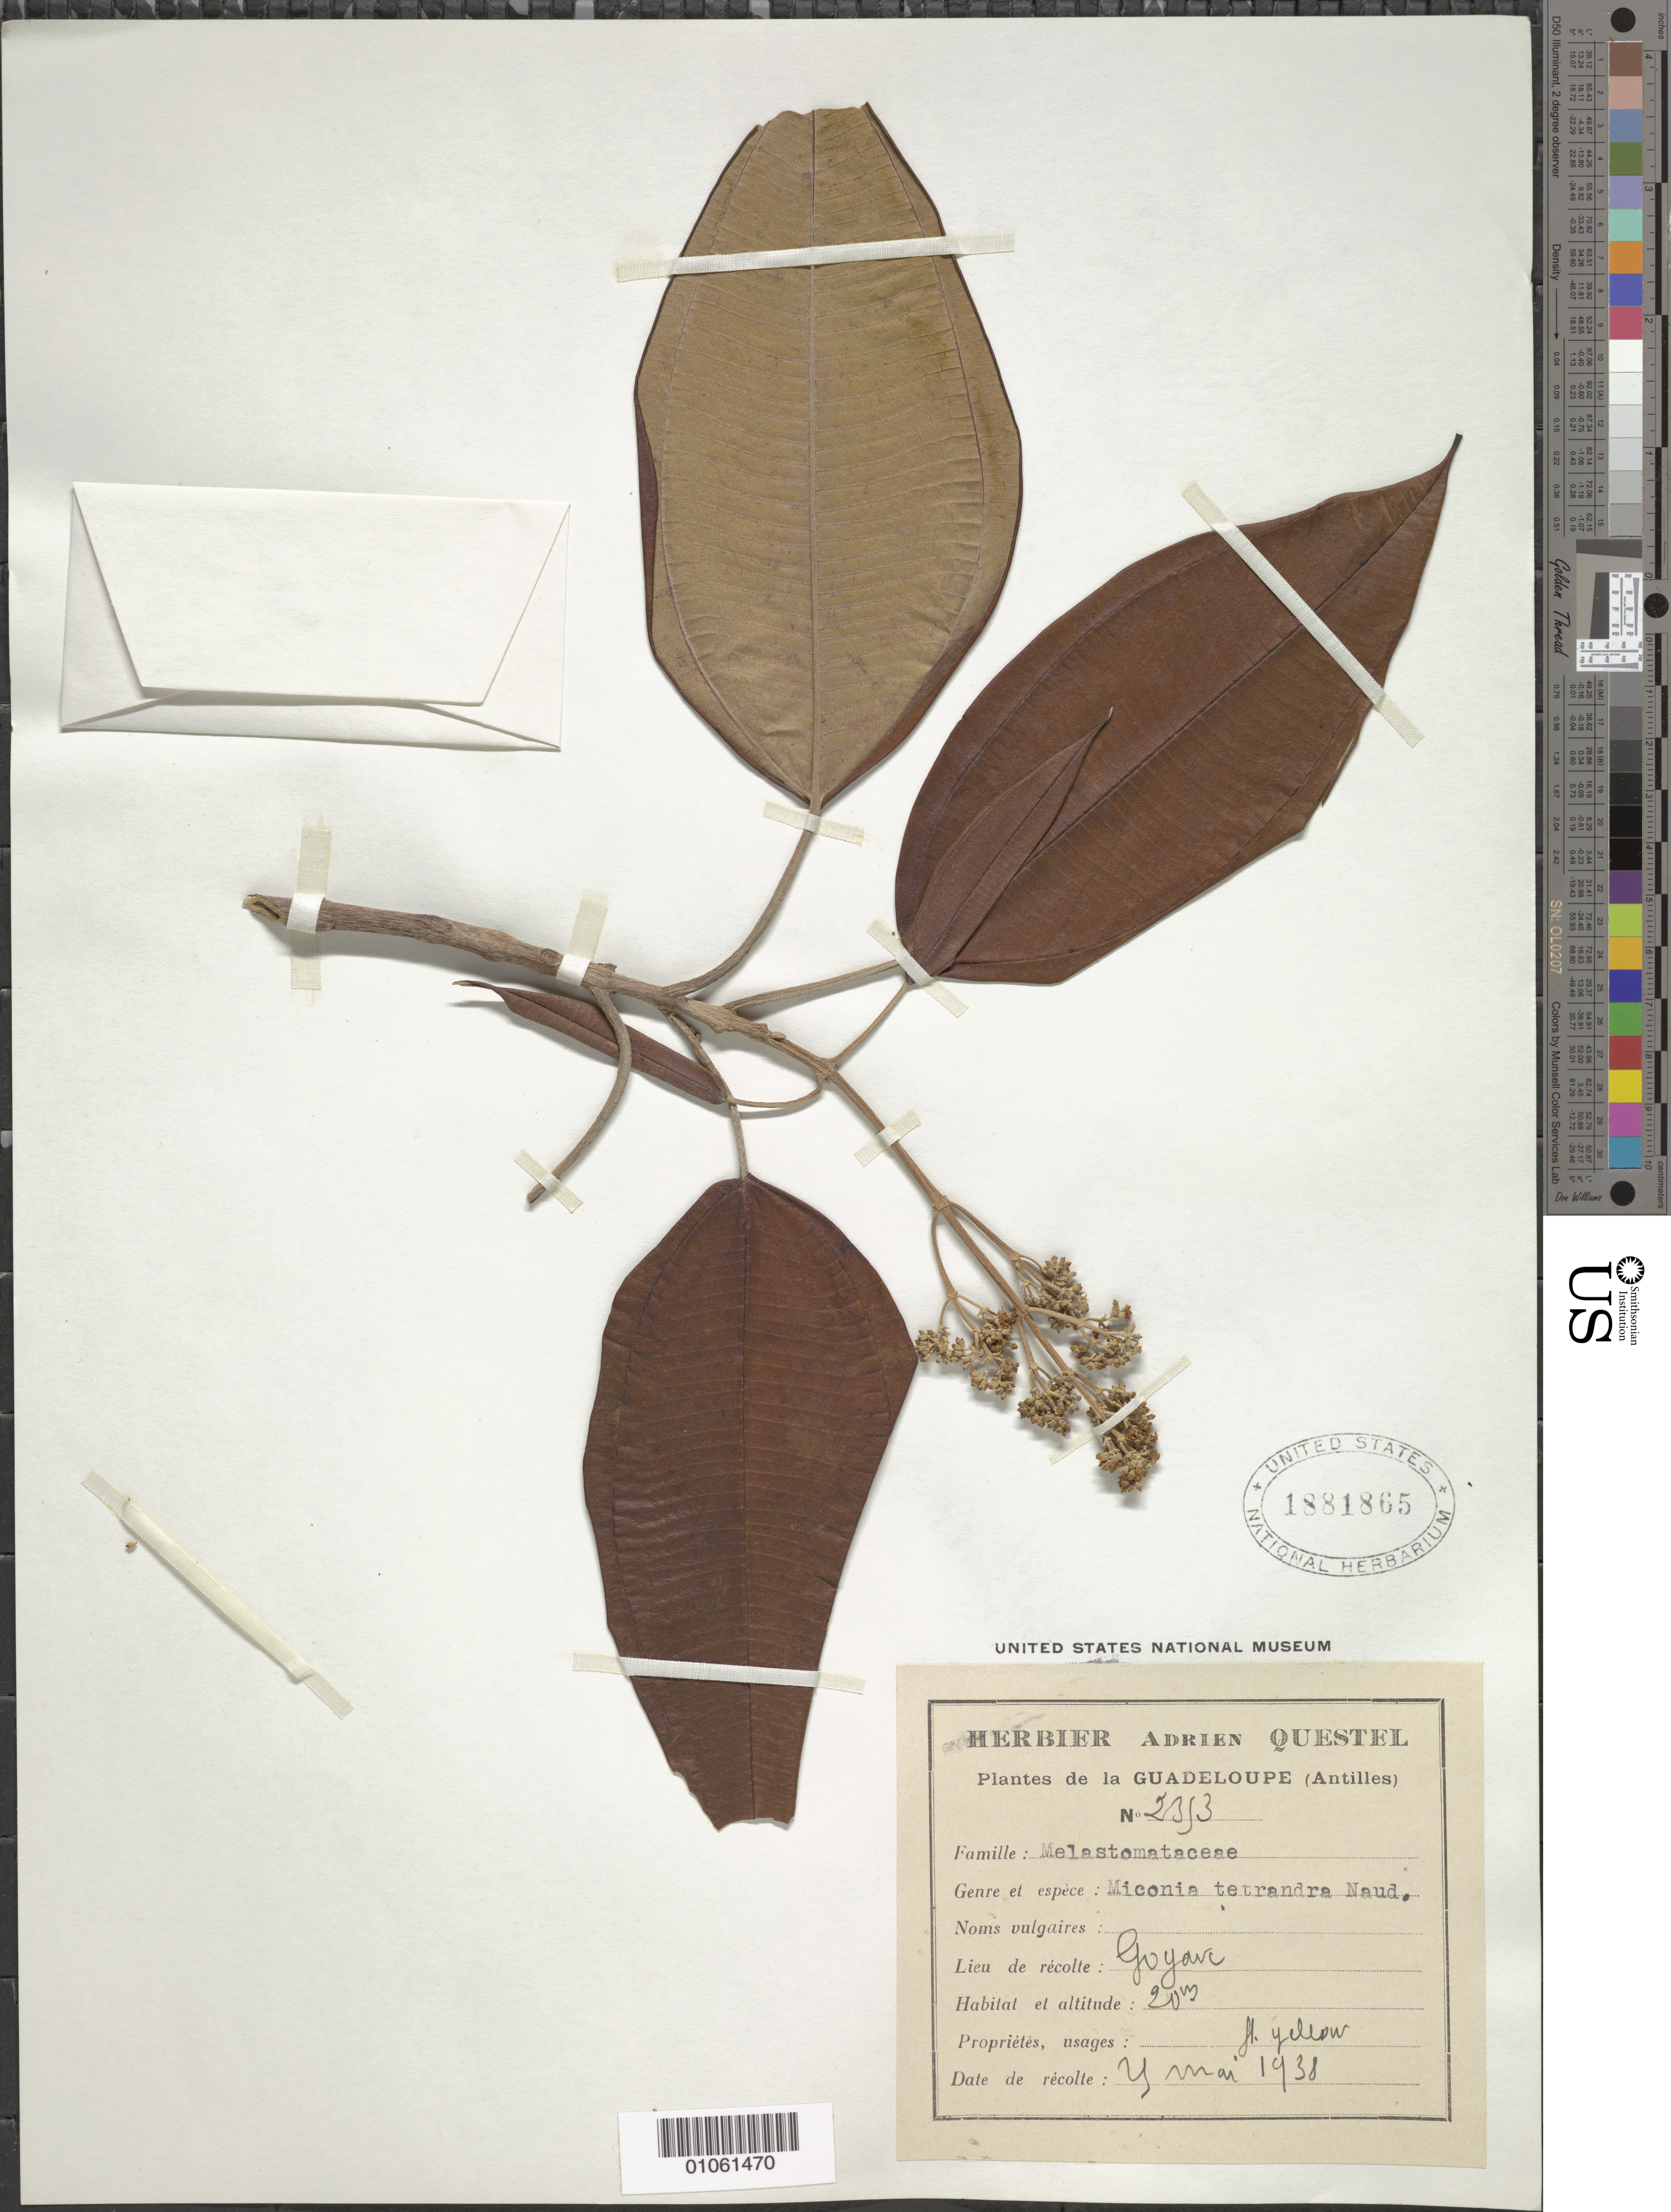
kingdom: Plantae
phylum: Tracheophyta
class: Magnoliopsida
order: Myrtales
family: Melastomataceae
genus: Miconia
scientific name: Miconia tetrandra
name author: (Sw.) D. Don ex G. Don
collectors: A. Questel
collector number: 2353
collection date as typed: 25 May 1938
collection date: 1938-05-25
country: Guadeloupe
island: Basse Terre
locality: Goyave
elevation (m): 20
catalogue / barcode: US 1881865